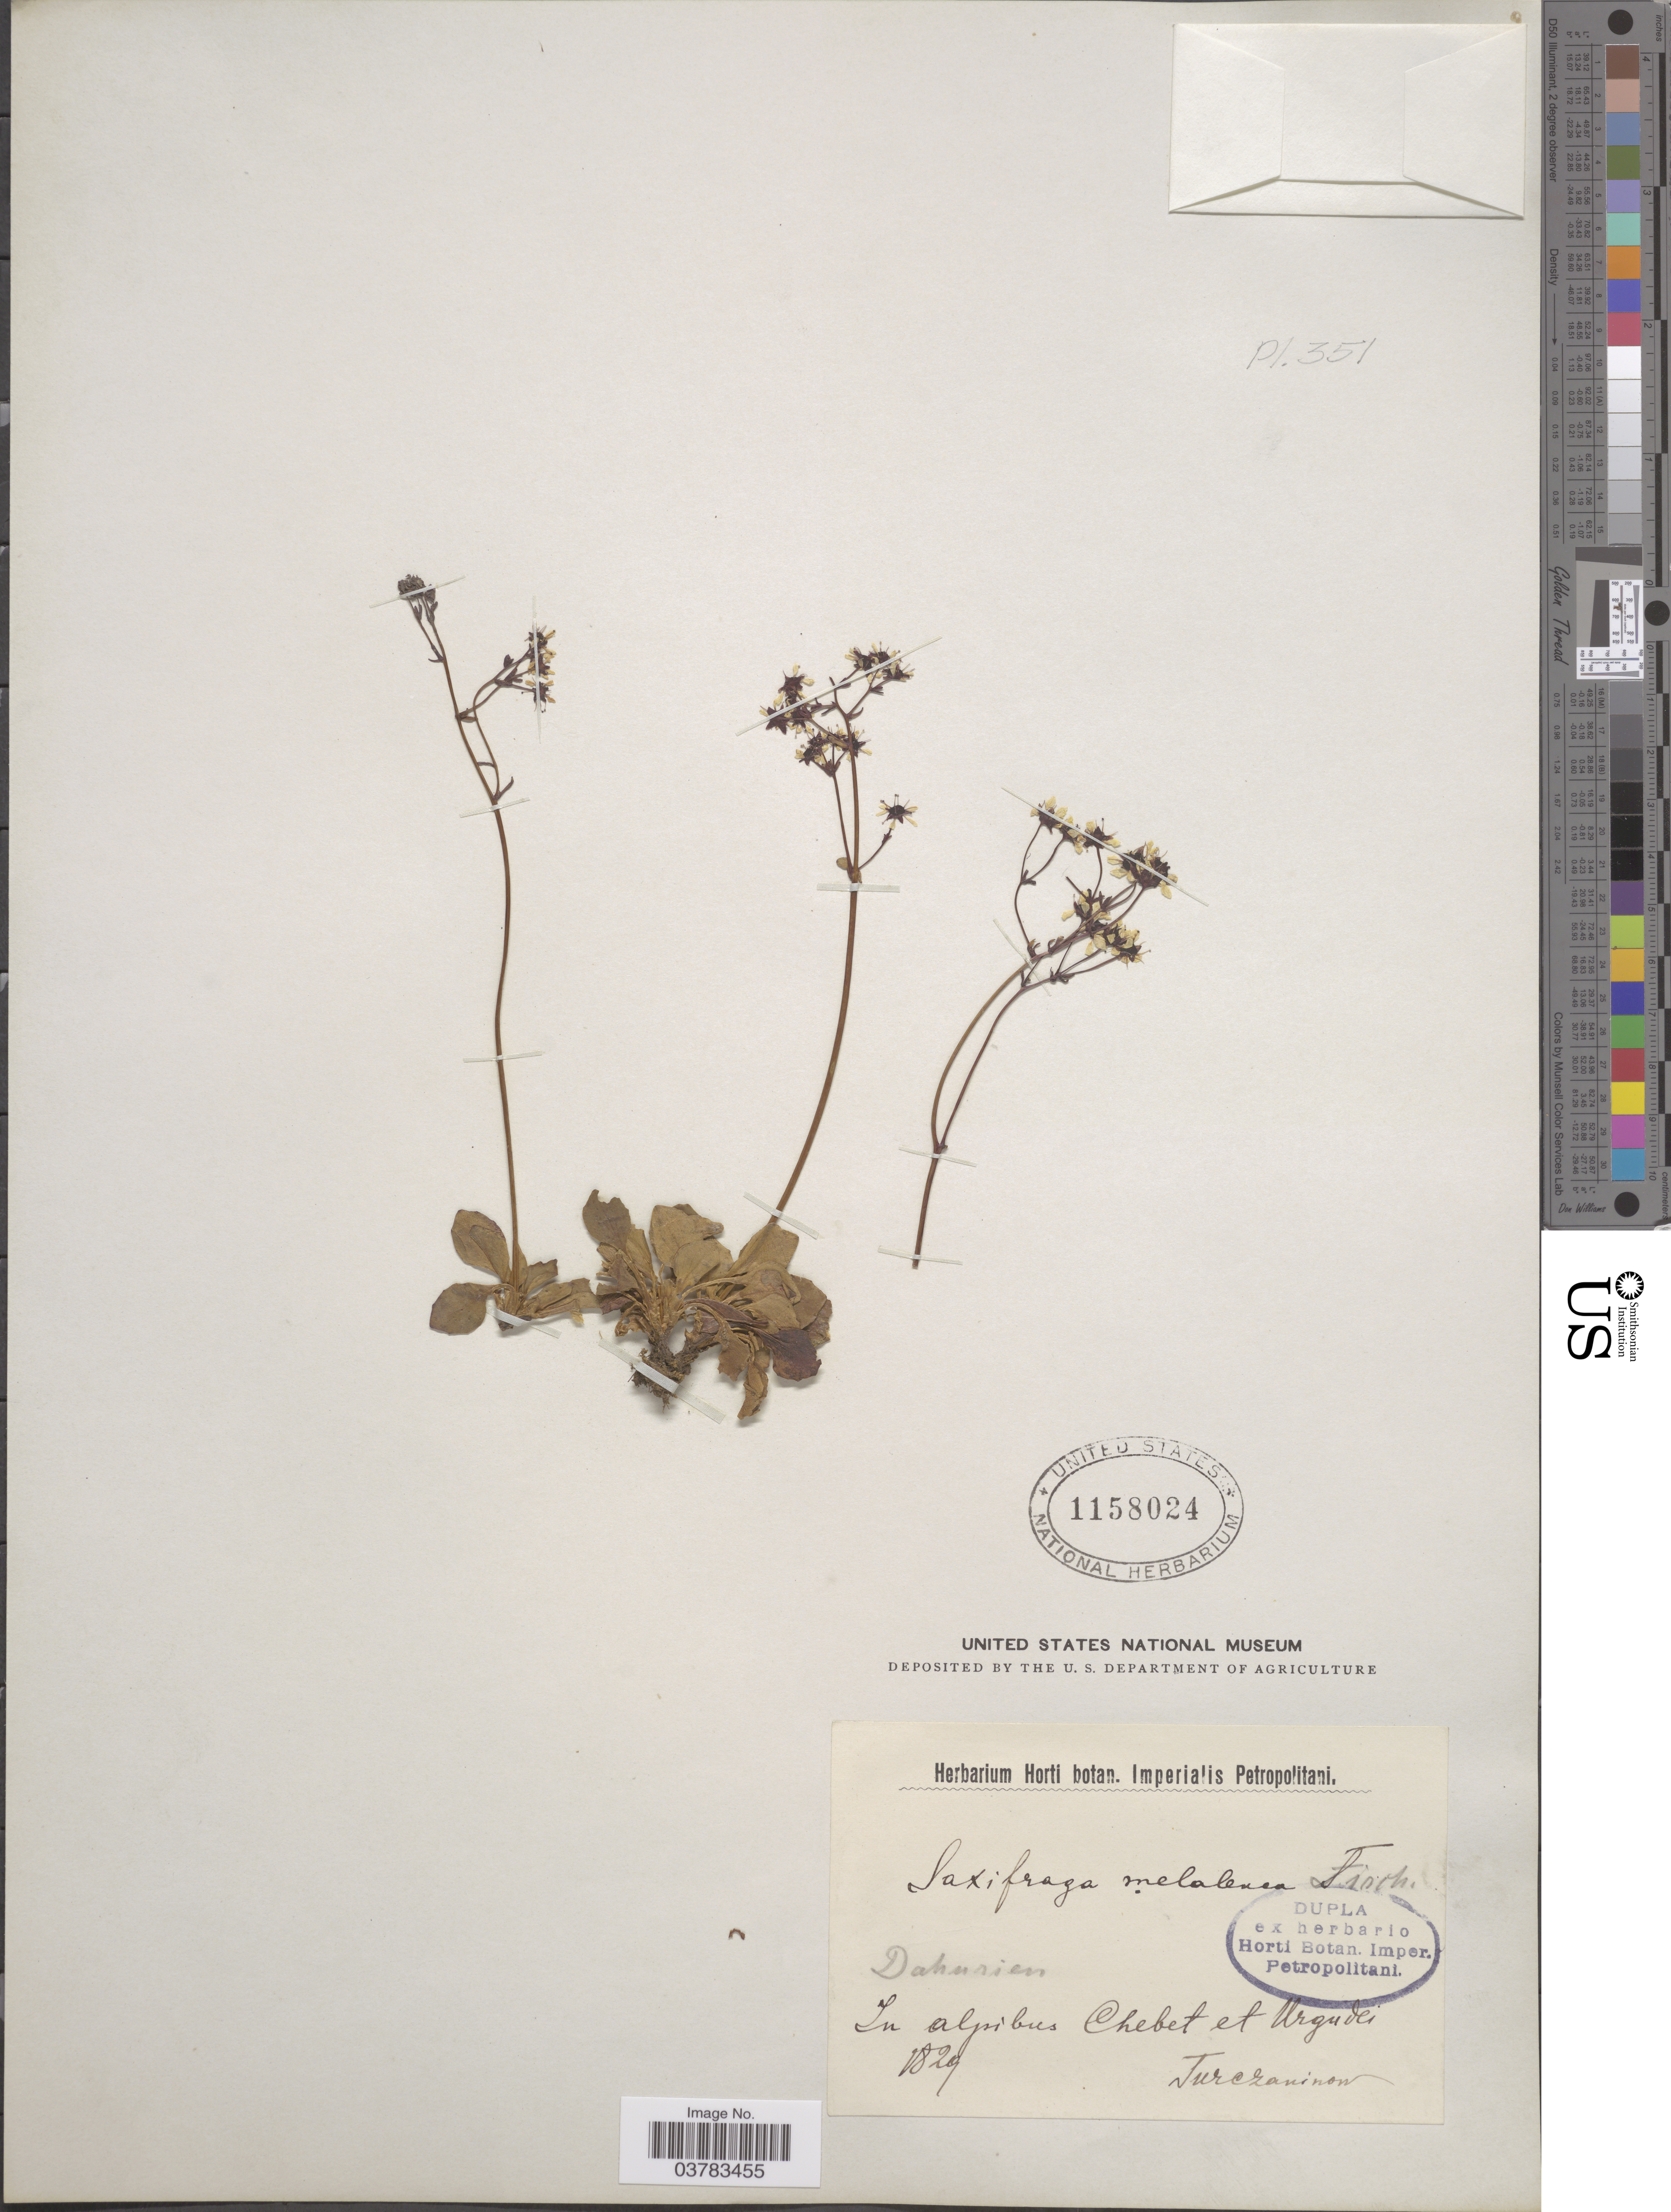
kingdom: Plantae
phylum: Tracheophyta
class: Magnoliopsida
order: Saxifragales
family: Saxifragaceae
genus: Saxifraga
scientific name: Saxifraga melaleuca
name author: Fisch. & Spreng.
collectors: Turczaninow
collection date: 1829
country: Russian Federation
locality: Dahurien. In alpibus Chebet et Urgudei.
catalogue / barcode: US 1158024